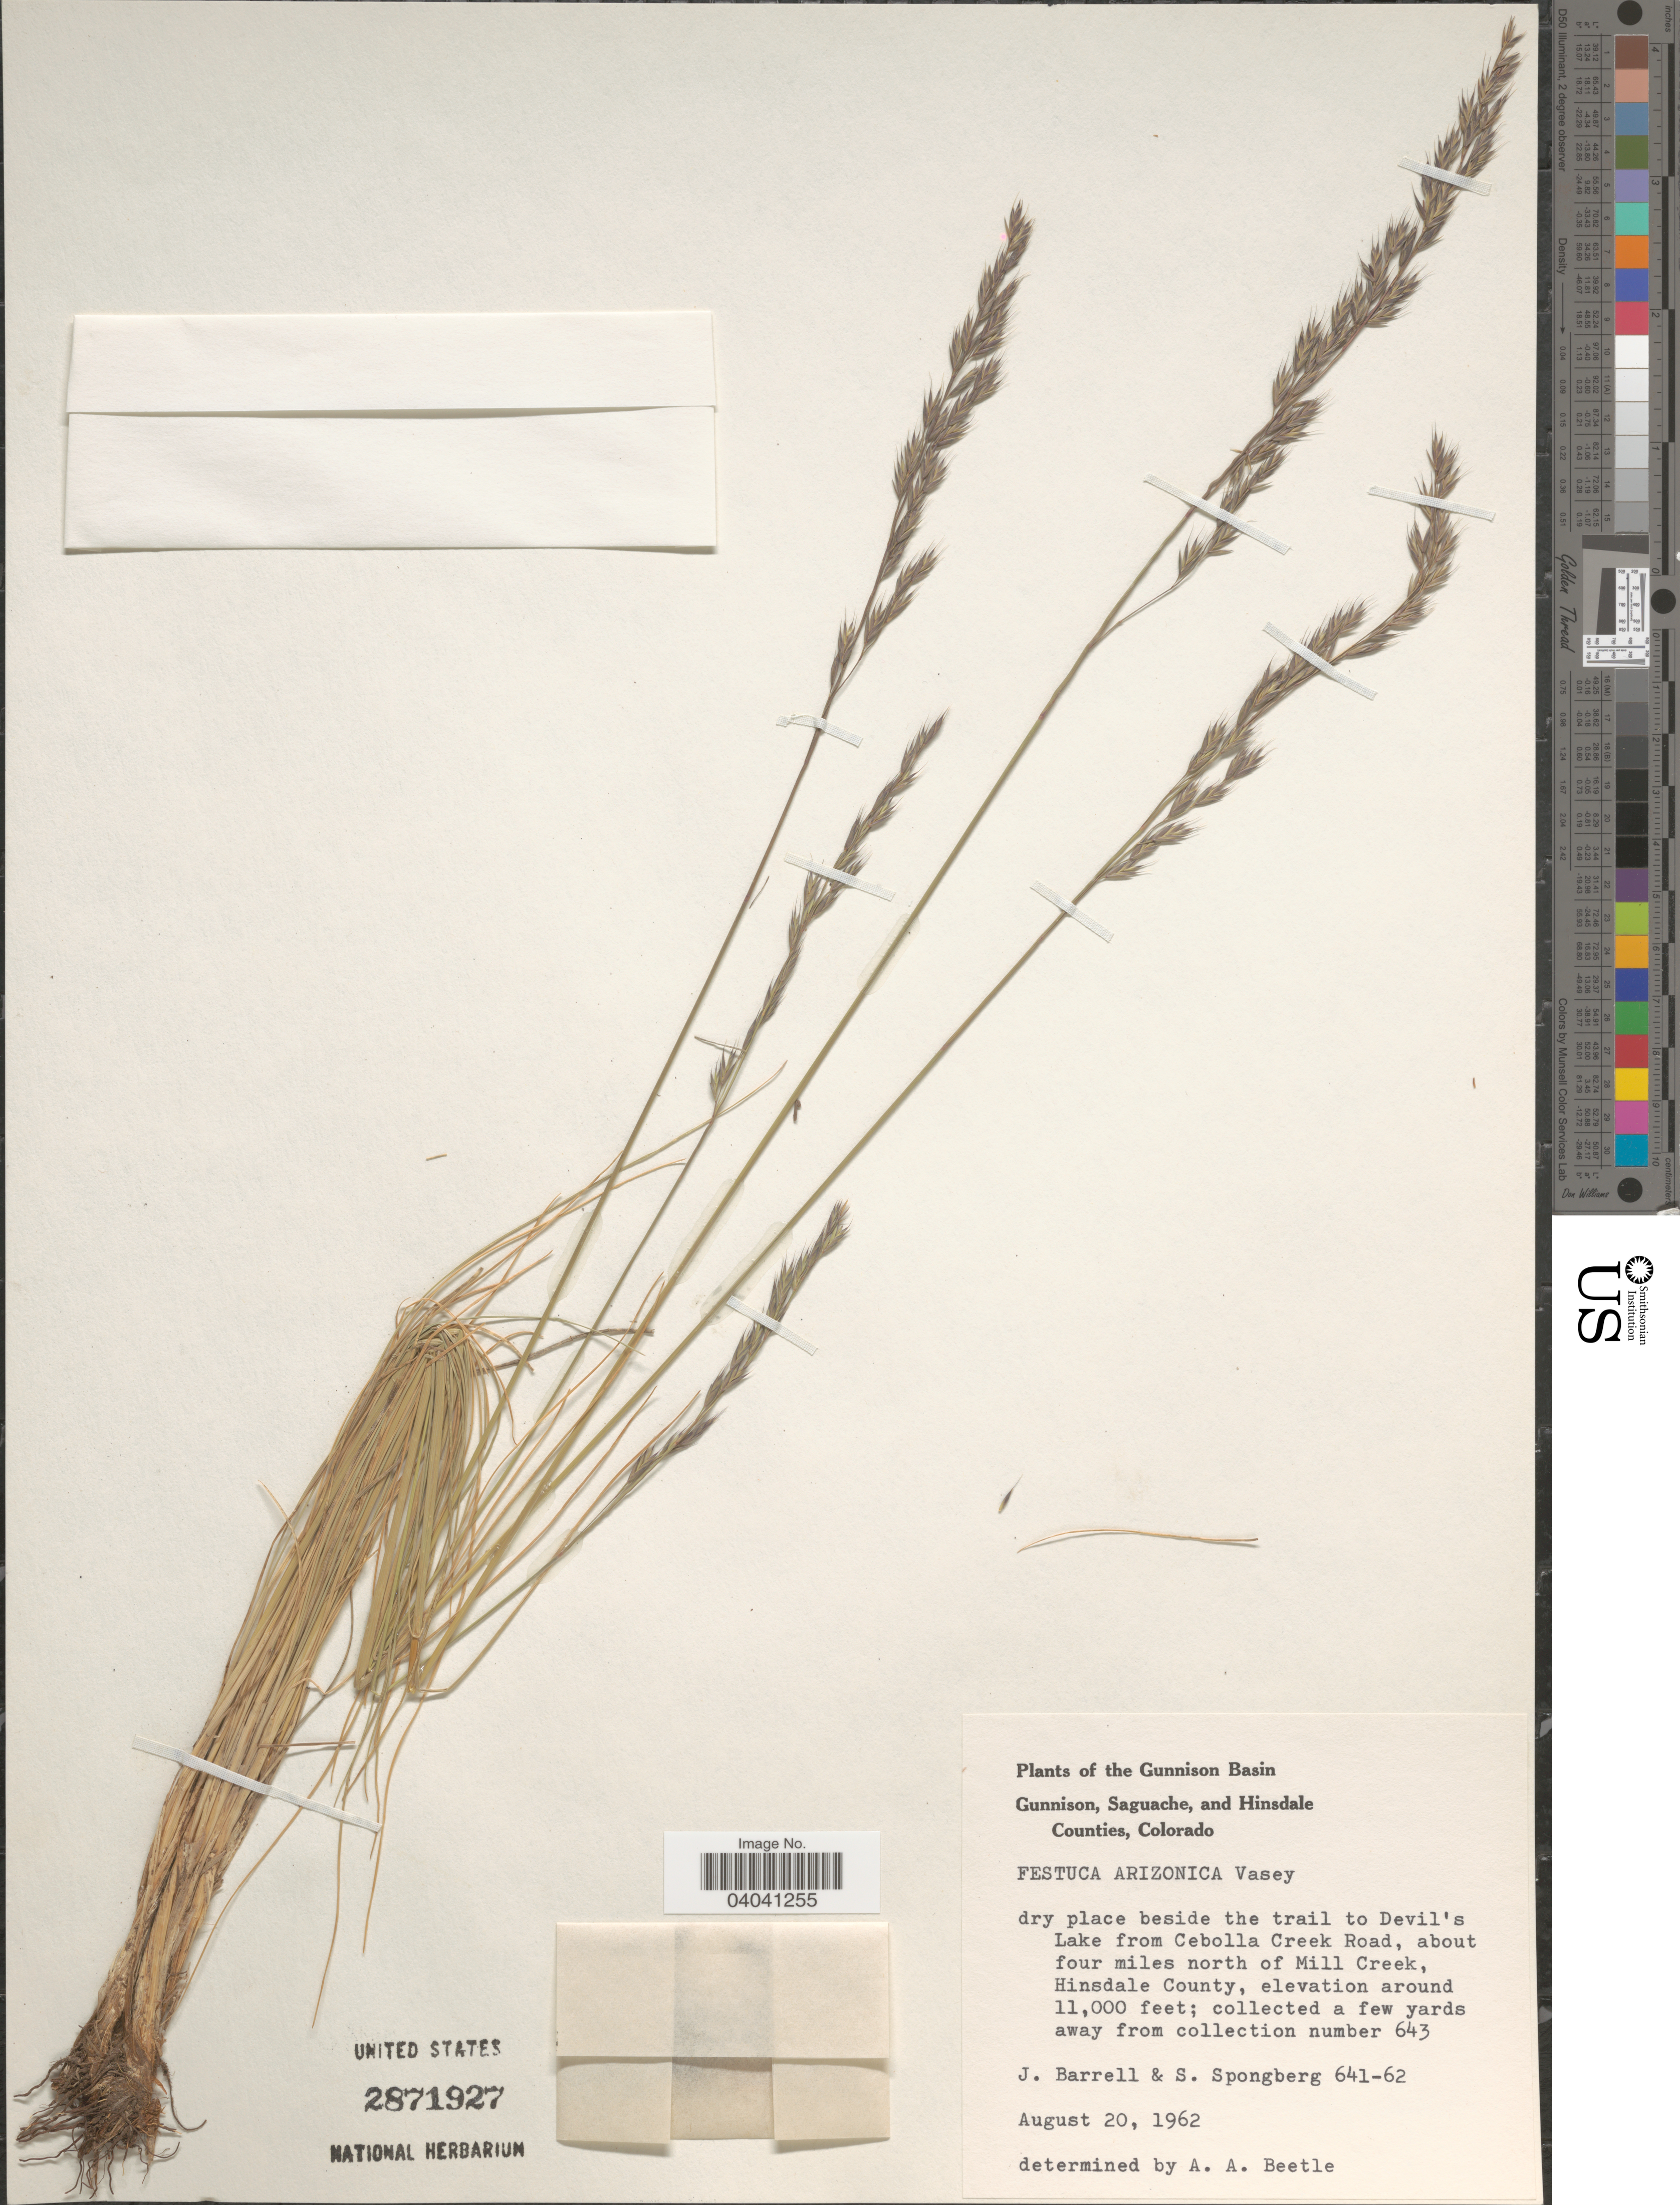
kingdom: Plantae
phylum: Tracheophyta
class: Liliopsida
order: Poales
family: Poaceae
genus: Festuca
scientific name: Festuca arizonica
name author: Vasey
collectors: J. Barrell & S. A.Spongberg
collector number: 641-62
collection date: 1962-08-20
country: United States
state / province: Colorado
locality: The Gunnison Basin. Dry place beside the trail to Devil's Lake from Cebolla Creek Road, about four miles north of Mill Creek, Hinsdale County.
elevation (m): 3353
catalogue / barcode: US 2871927